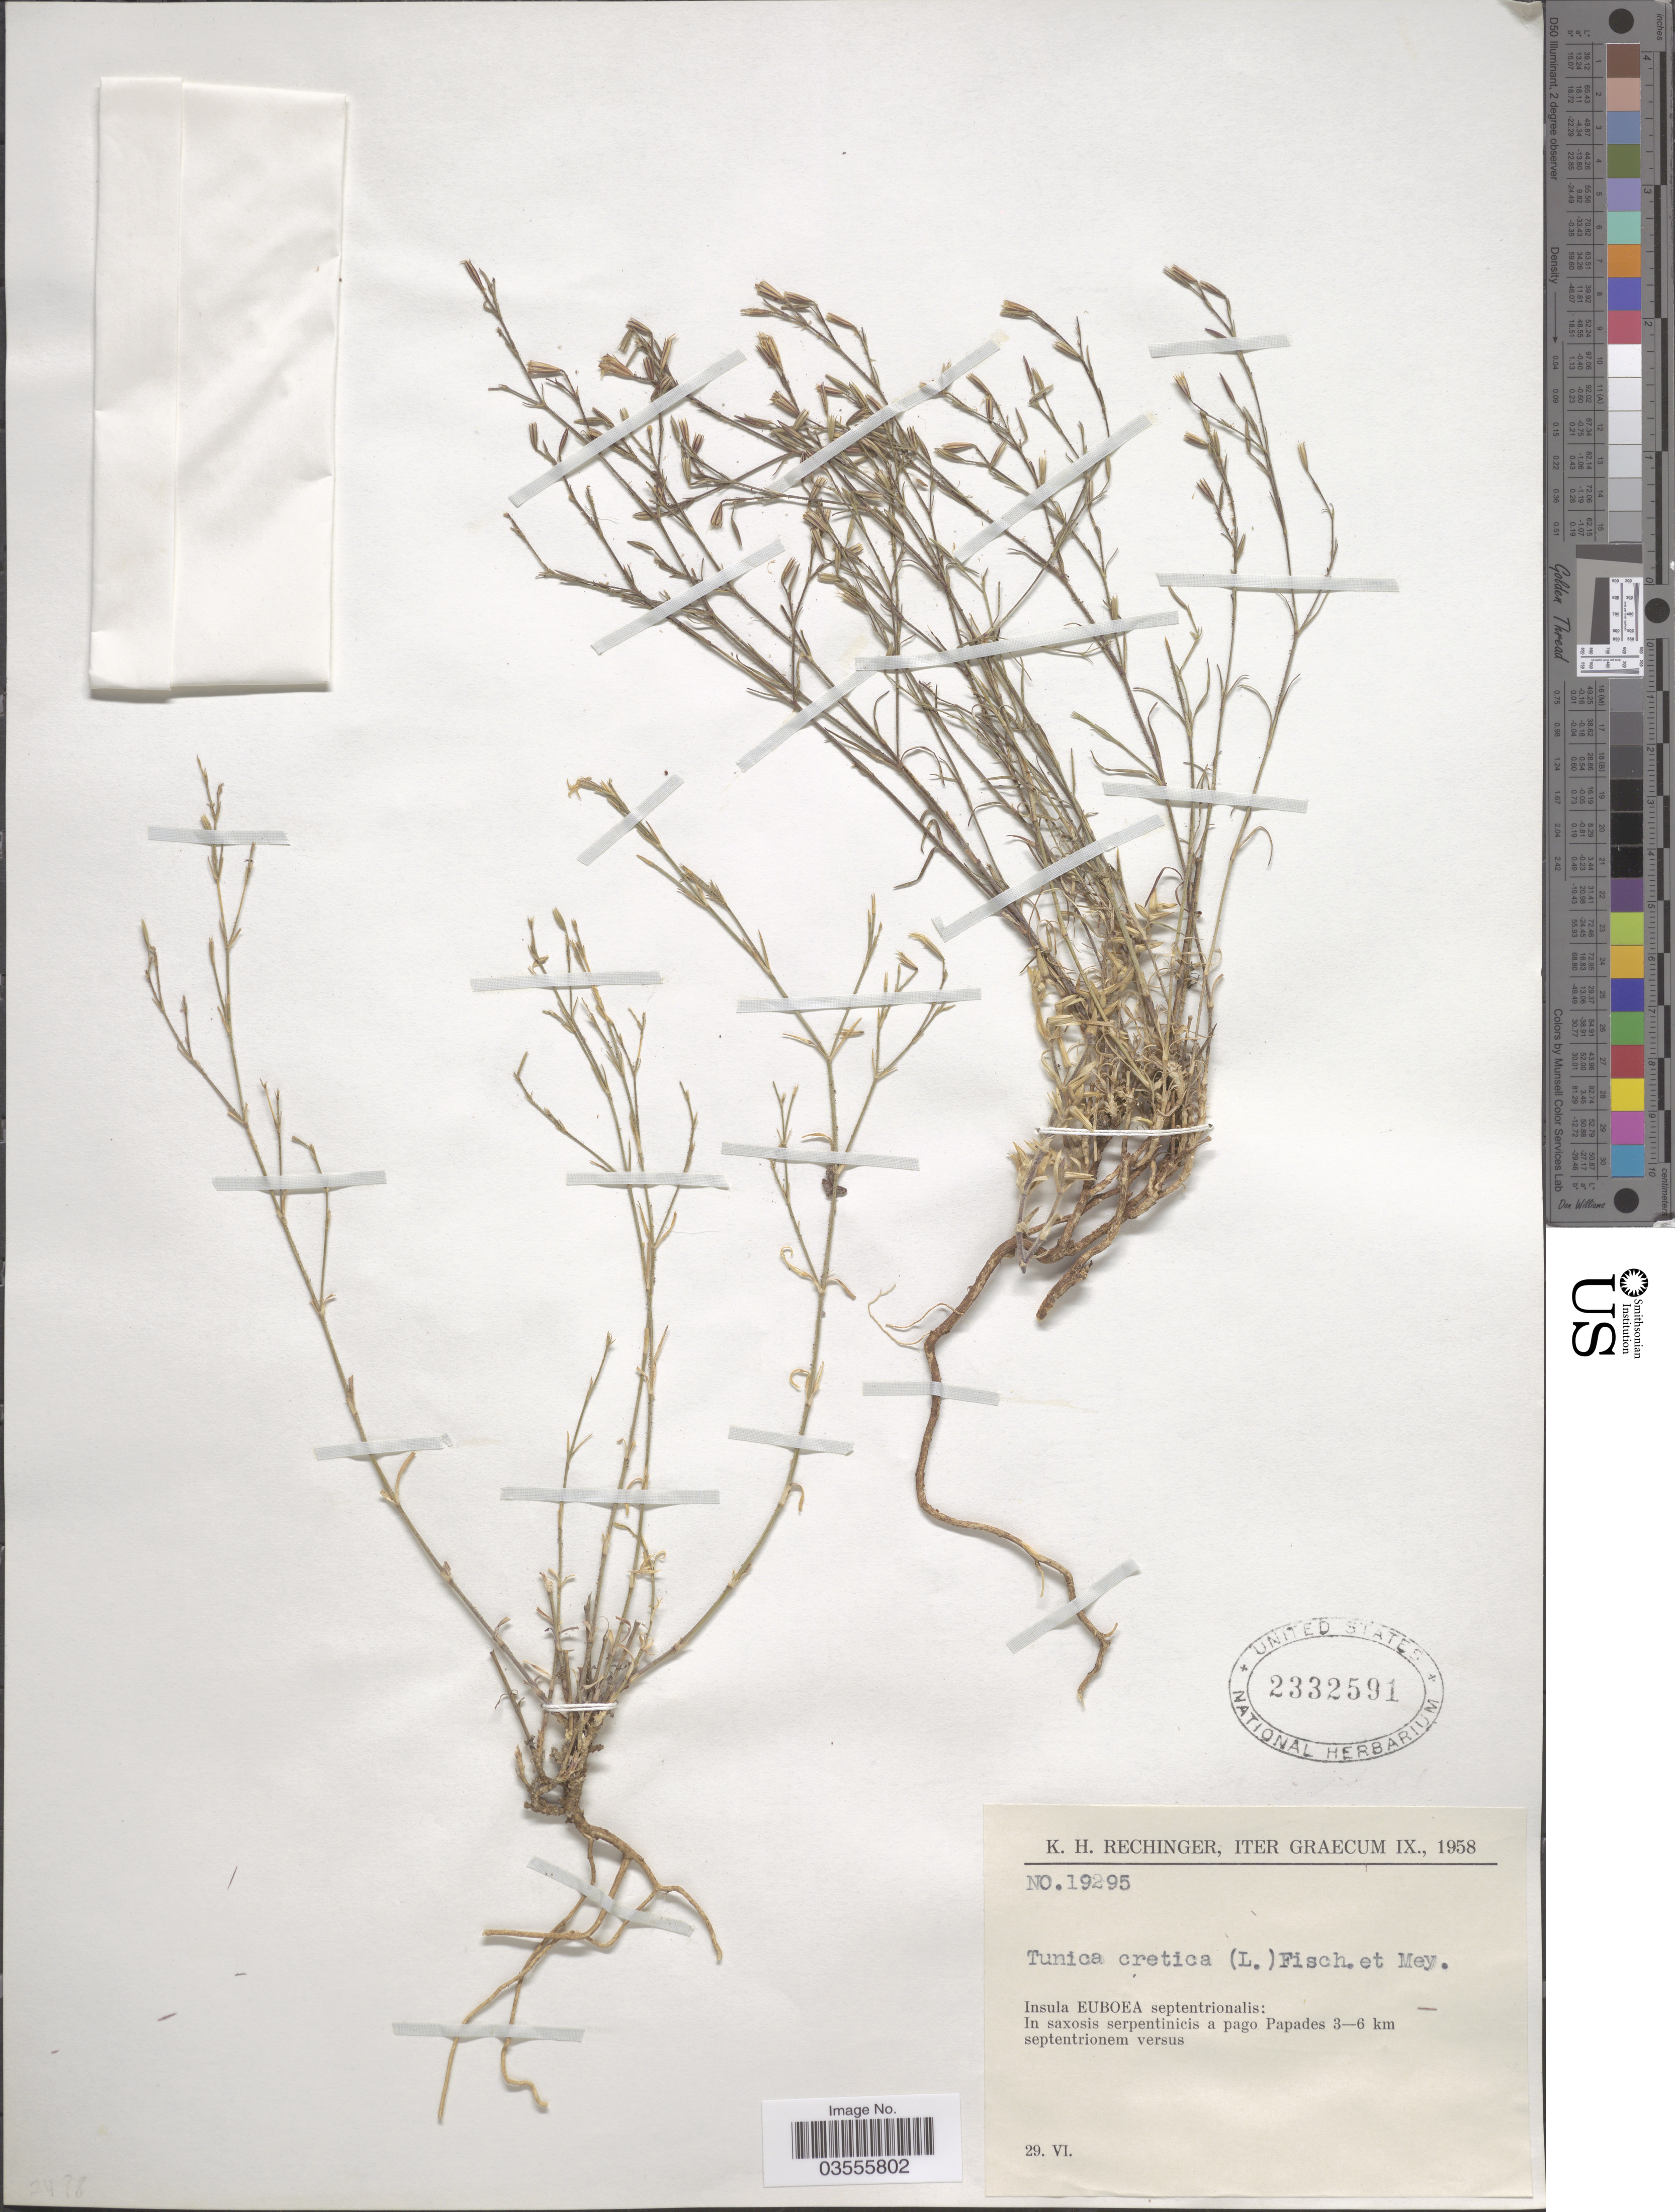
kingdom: Plantae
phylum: Tracheophyta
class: Magnoliopsida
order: Caryophyllales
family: Caryophyllaceae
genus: Dianthus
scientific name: Dianthus pachygonus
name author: Fassou et al.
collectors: K. H. Rechinger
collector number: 19295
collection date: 1958-06-29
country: Greece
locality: Iter Graecum. Insula Euboea septentionalis: In saxosis serpentinicis a pago Papades 3-6 km septentrionem versus.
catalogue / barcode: US 233591